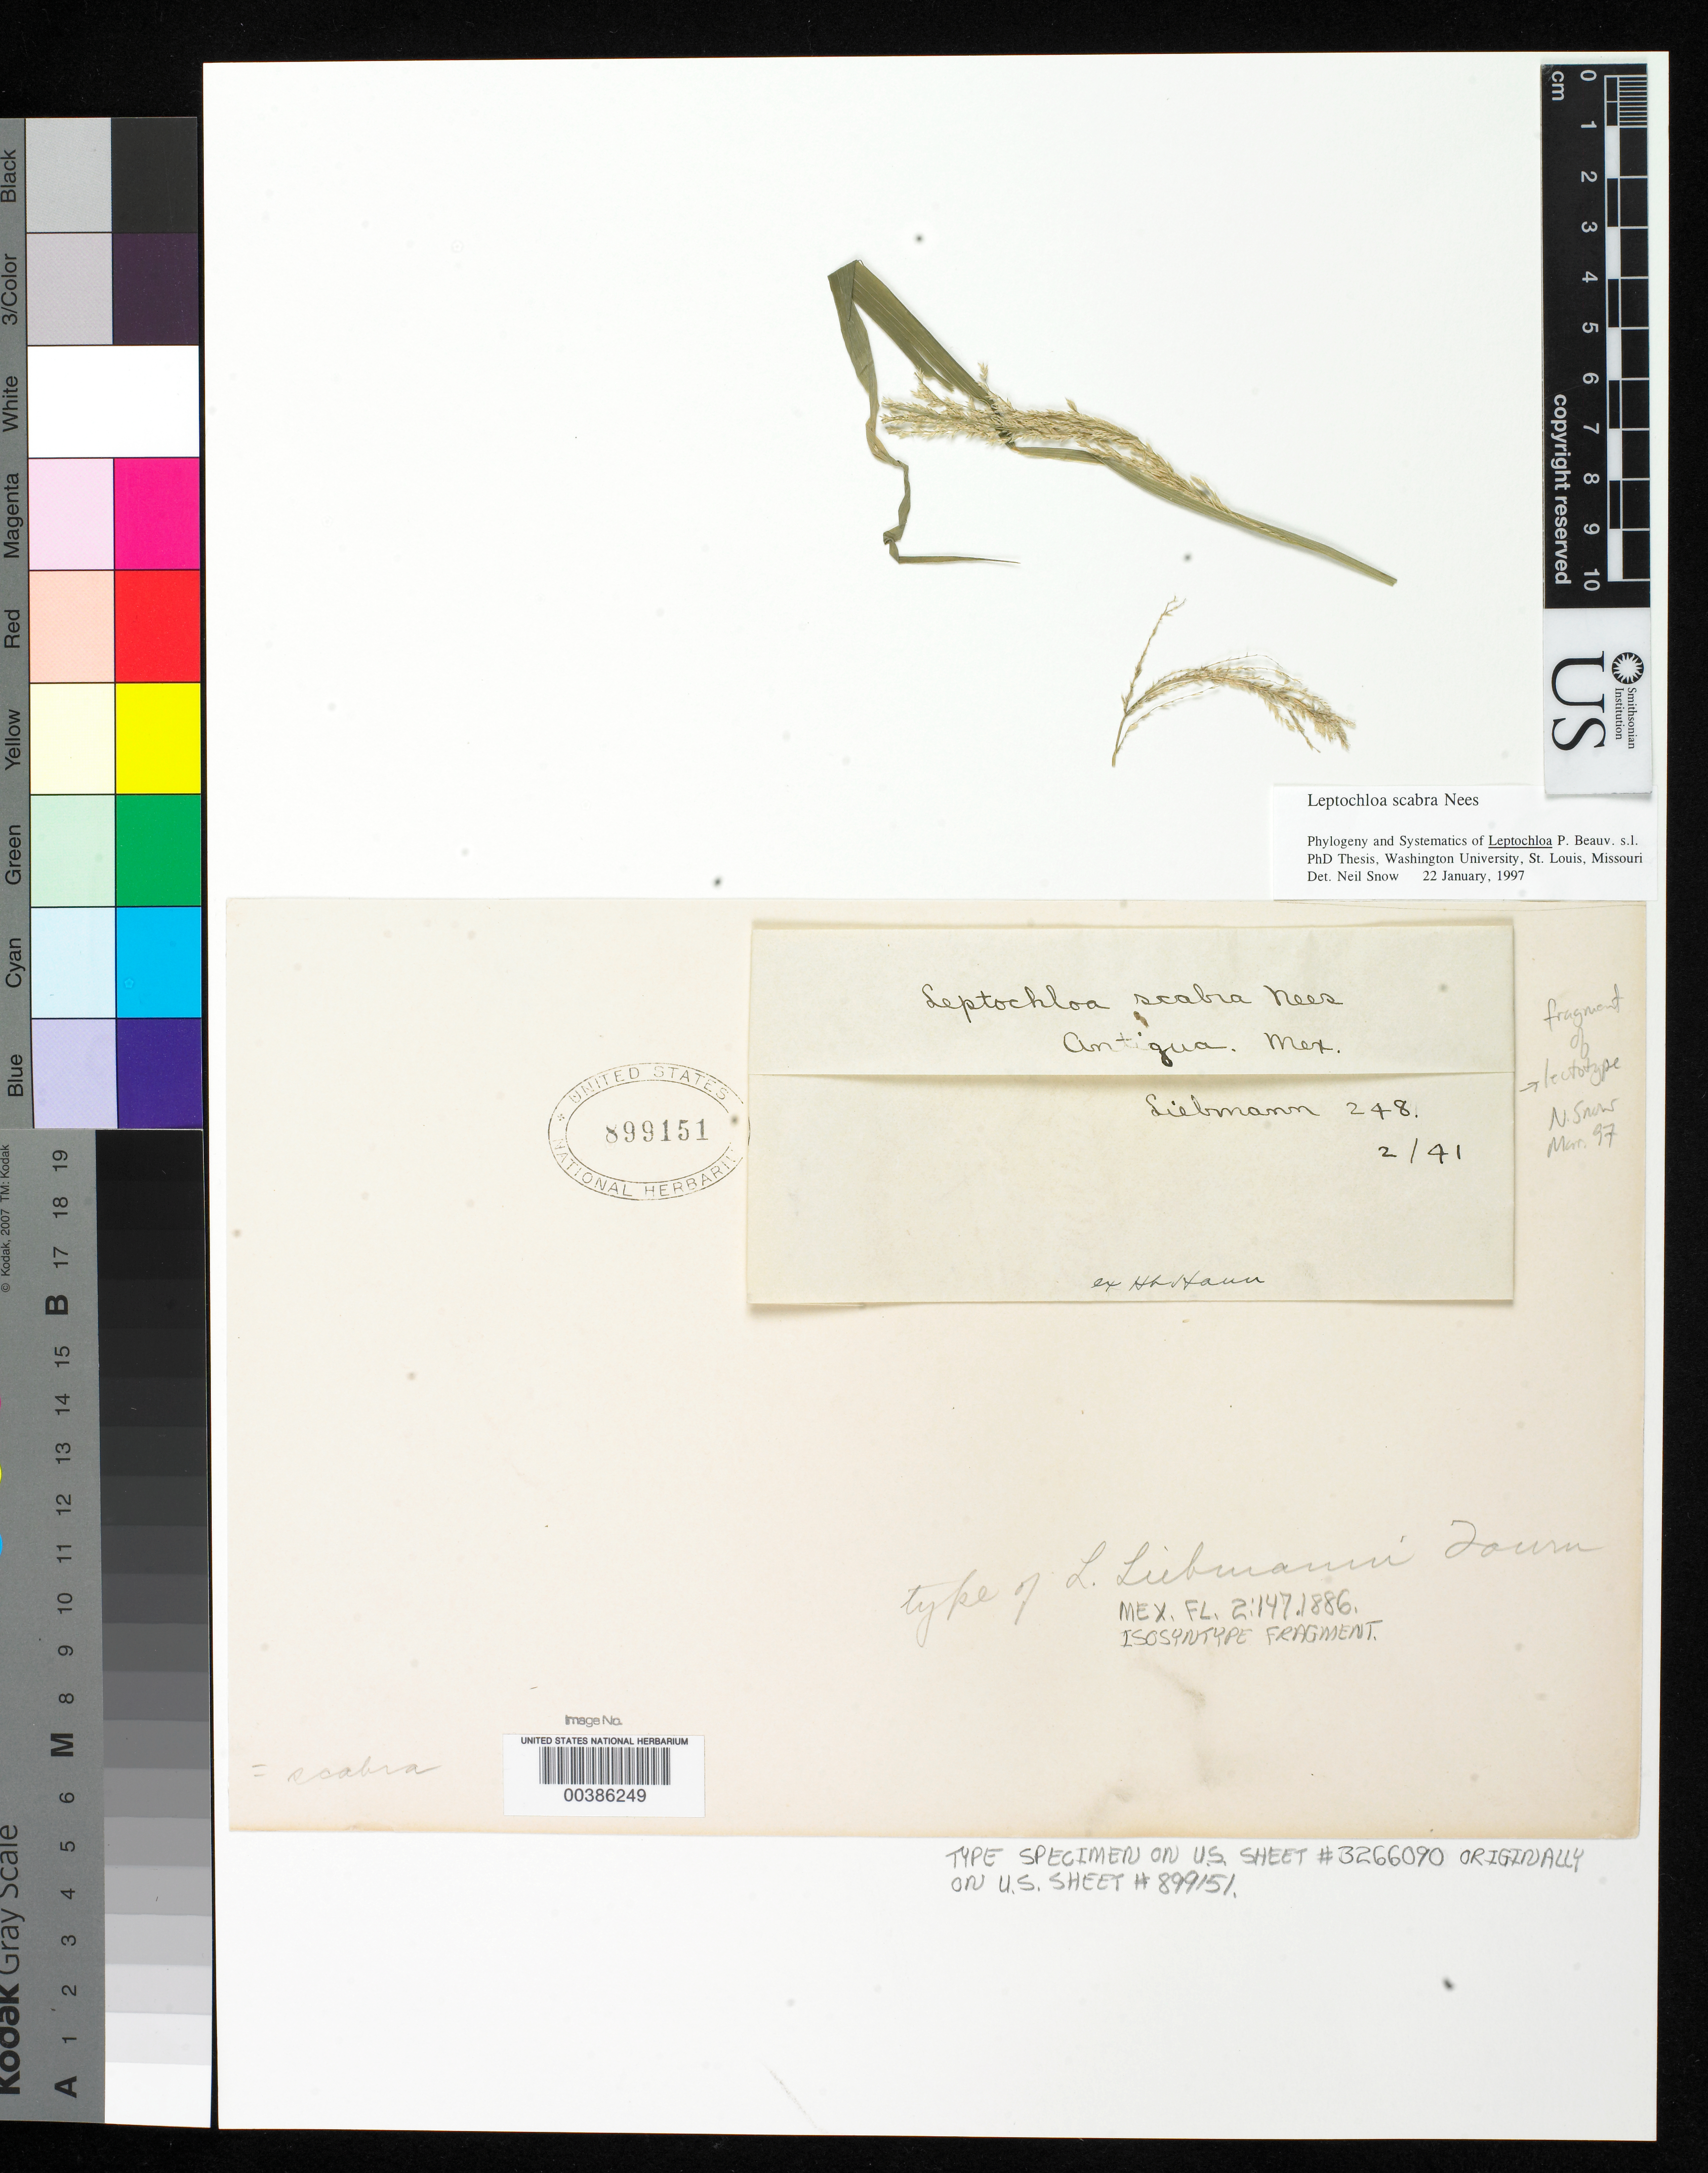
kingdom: Plantae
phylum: Tracheophyta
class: Liliopsida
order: Poales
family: Poaceae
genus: Leptochloa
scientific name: Leptochloa liebmannii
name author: E. Fourn.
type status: Type Fragment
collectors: F. M. Liebmann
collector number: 248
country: Mexico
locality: Antigua.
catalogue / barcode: US 899151